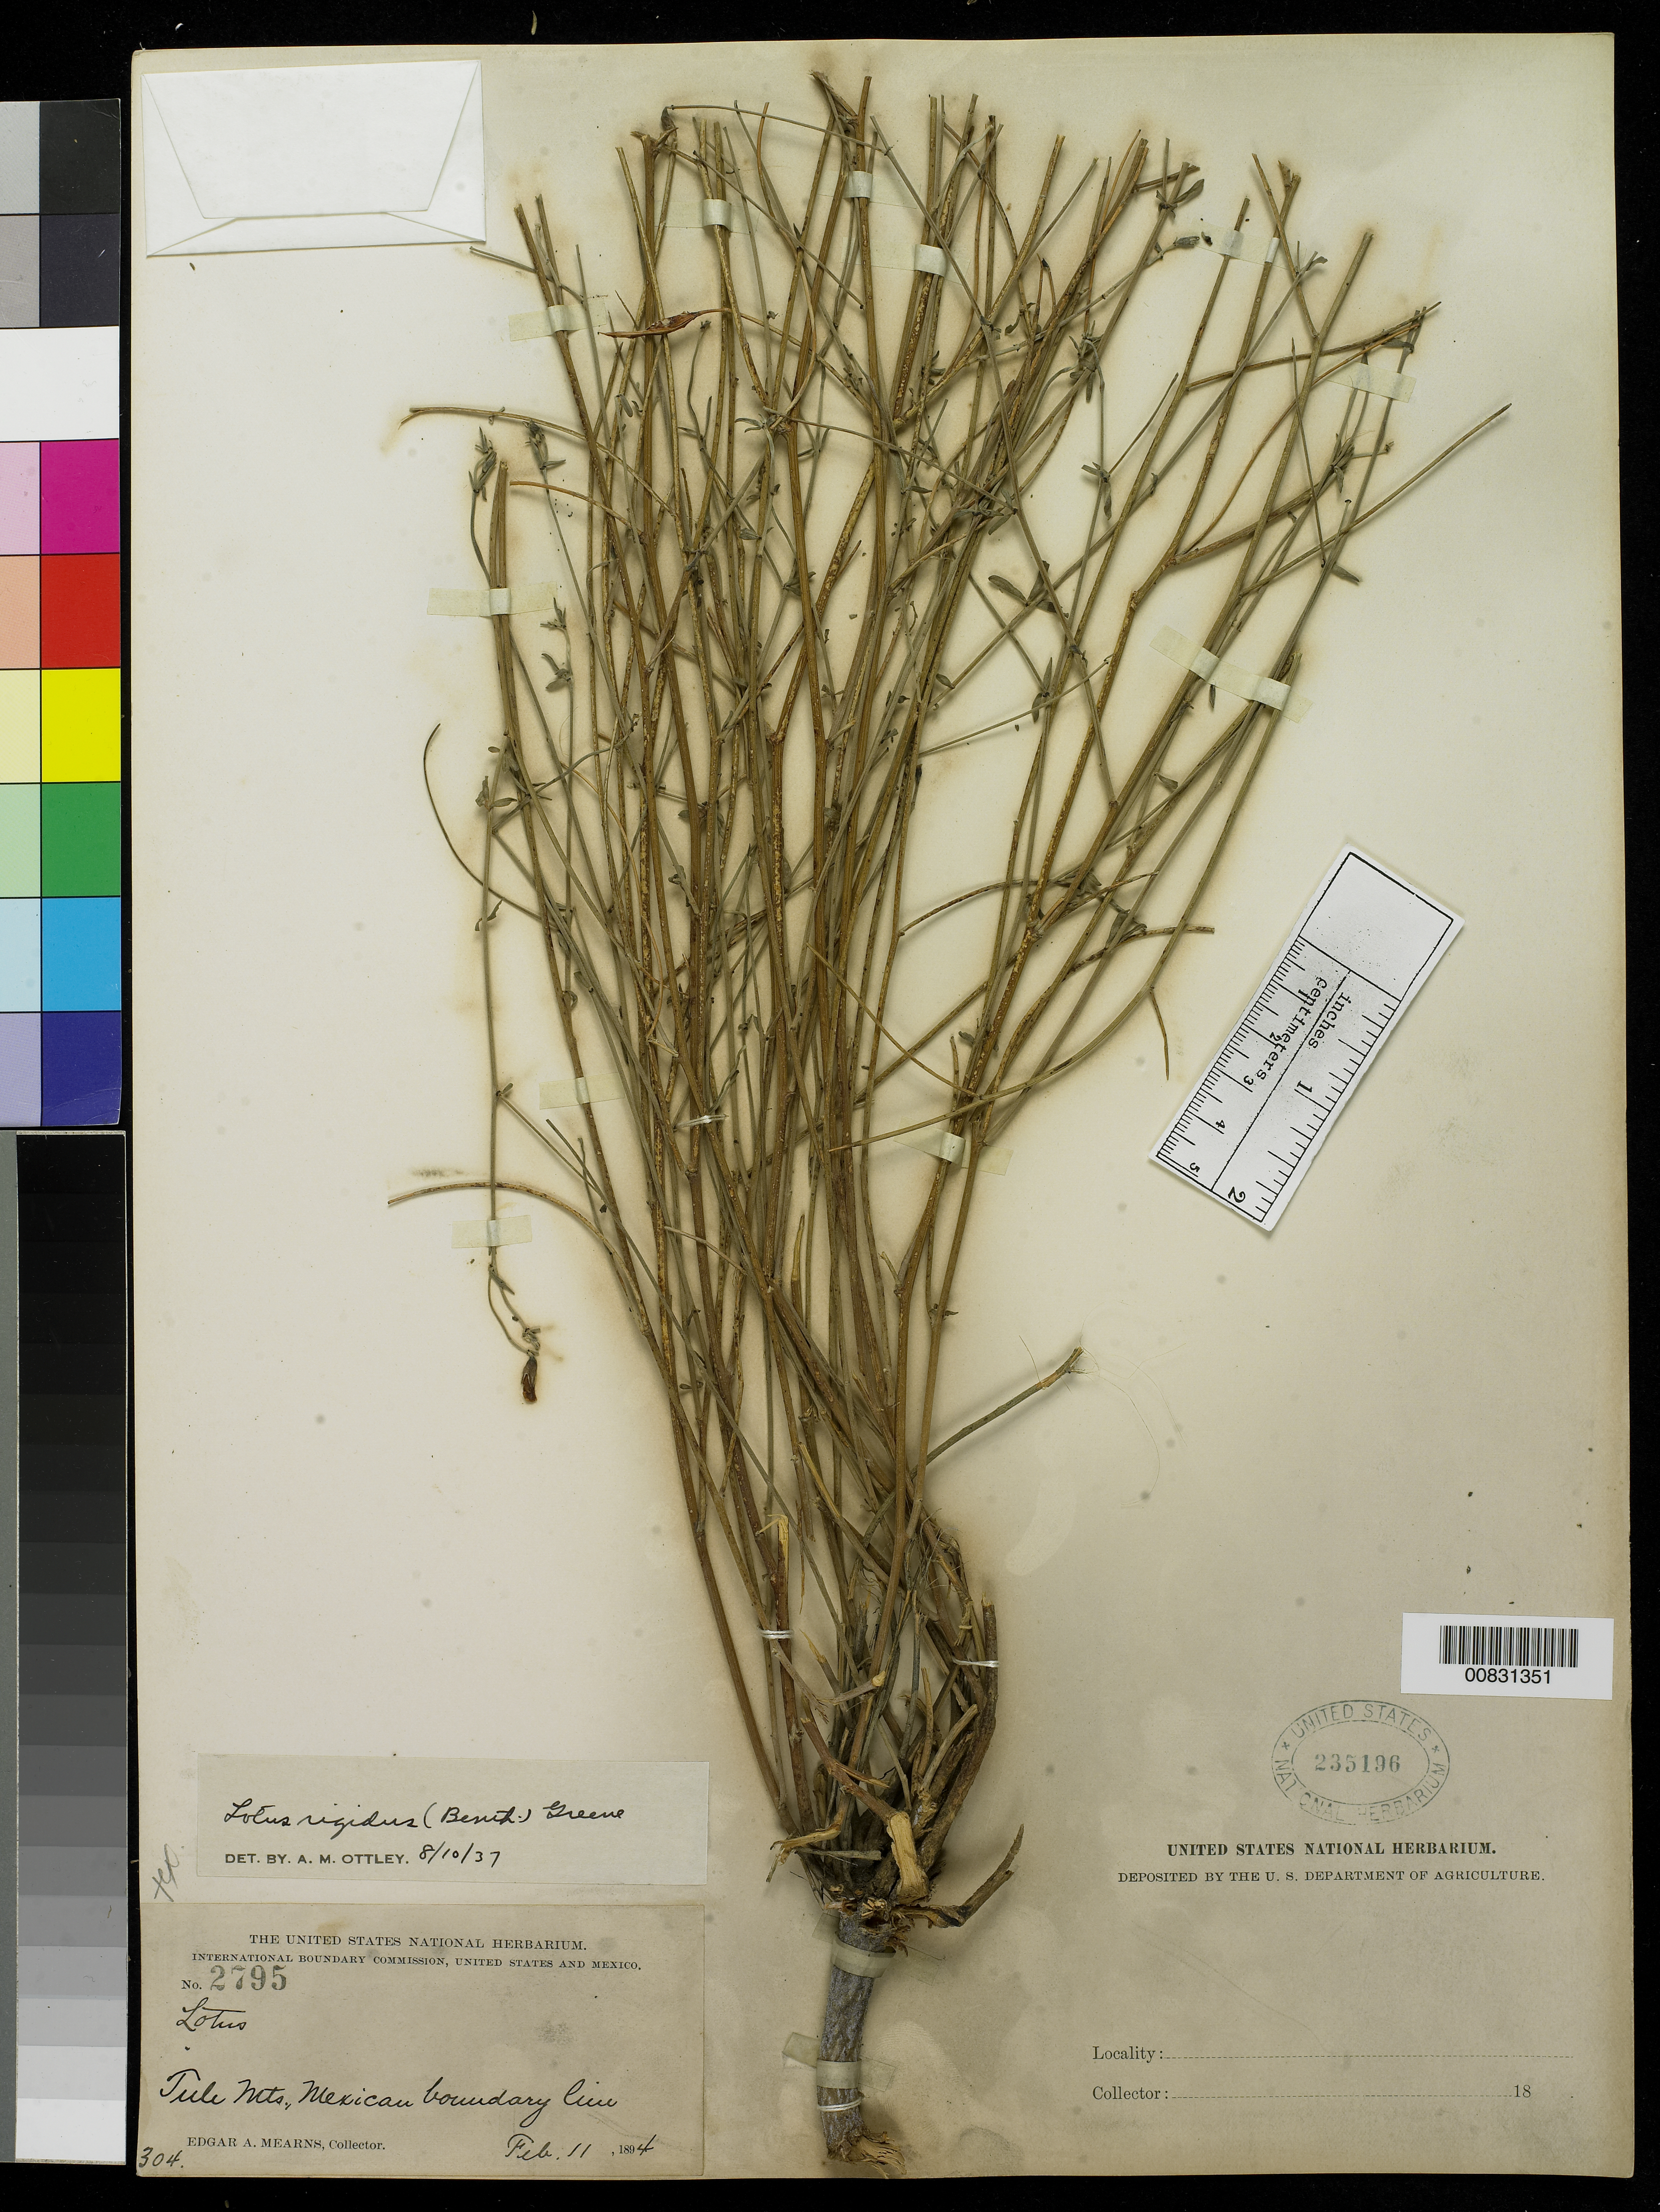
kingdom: Plantae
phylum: Tracheophyta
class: Magnoliopsida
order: Fabales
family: Fabaceae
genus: Ottleya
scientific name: Ottleya rigida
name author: (Benth.) D.D. Sokoloff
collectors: E. A. Mearns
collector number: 2795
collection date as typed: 11 Feb 1894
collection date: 1894-02-11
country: United States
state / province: Texas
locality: Tule Mts., Mexican Boundary Line.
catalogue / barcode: US 235196